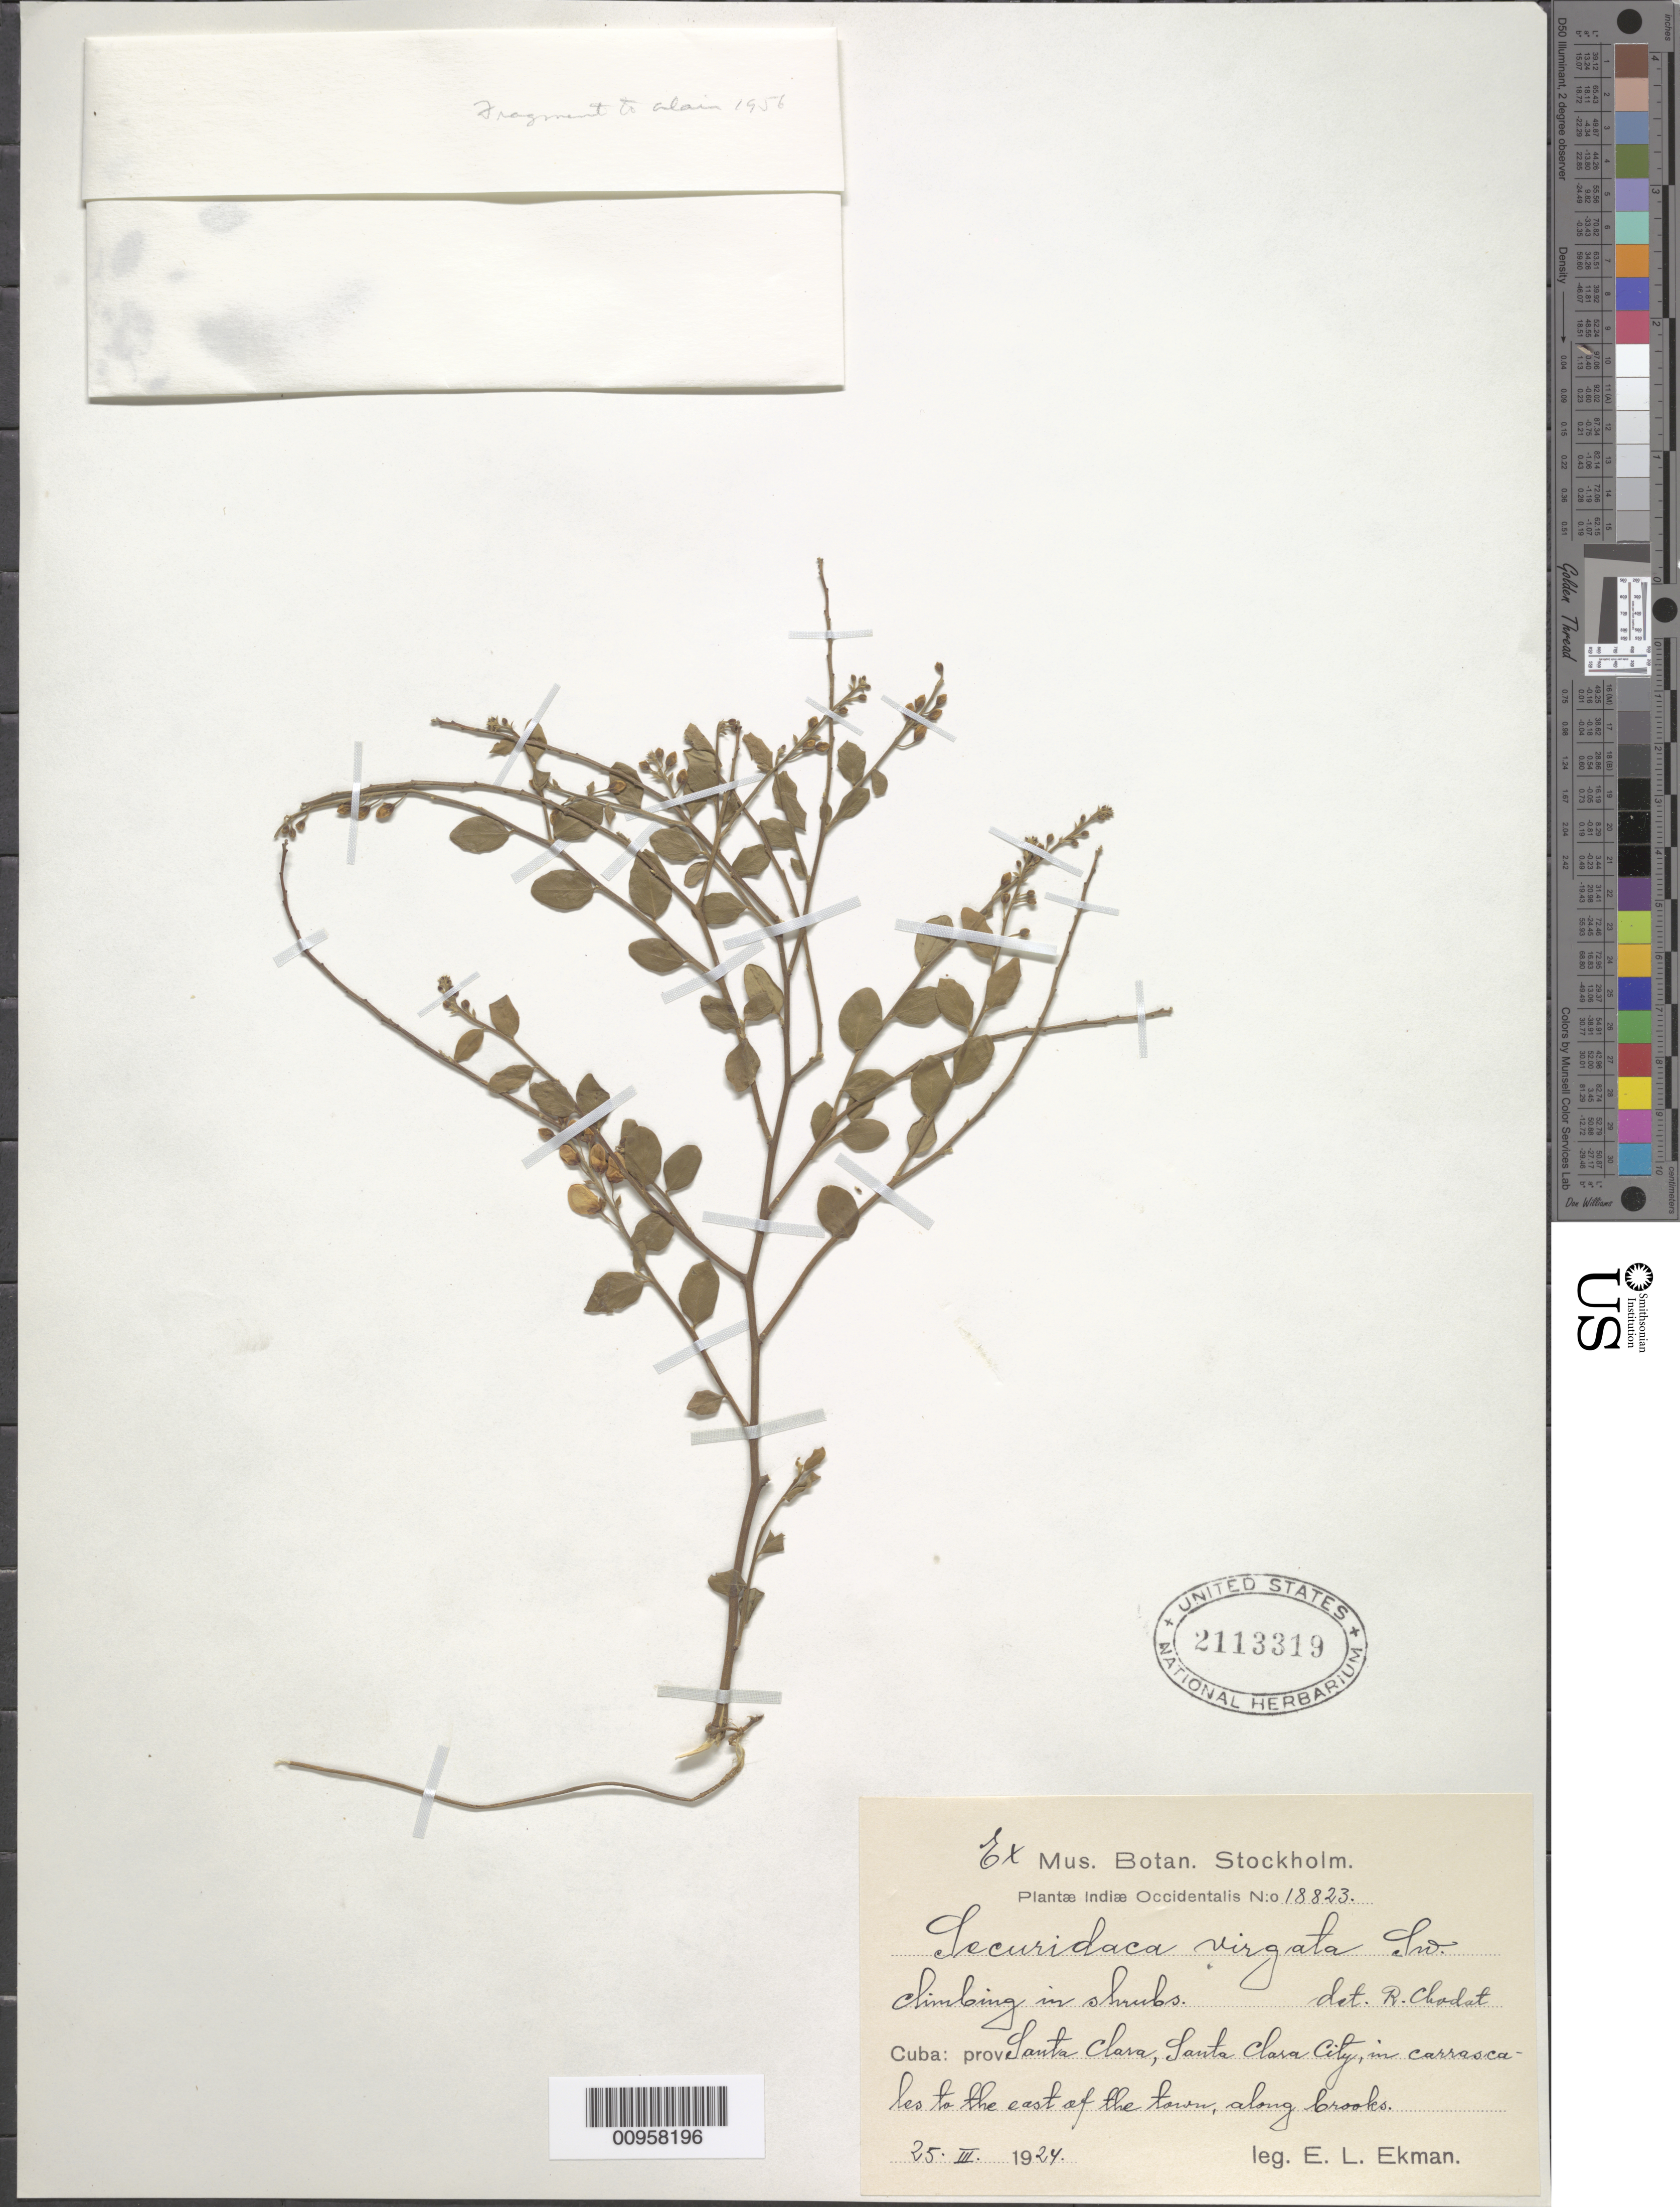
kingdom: Plantae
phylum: Tracheophyta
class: Magnoliopsida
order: Fabales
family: Polygalaceae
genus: Securidaca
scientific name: Securidaca virgata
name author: Sw.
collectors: E. L. Ekman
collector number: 18823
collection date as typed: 25 Mar 1924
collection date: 1924-03-25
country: Cuba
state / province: Las Villas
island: Cuba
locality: Santa Clara City, to the E of the town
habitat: In shrubs in carrascales, along brooks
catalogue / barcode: US 2113319